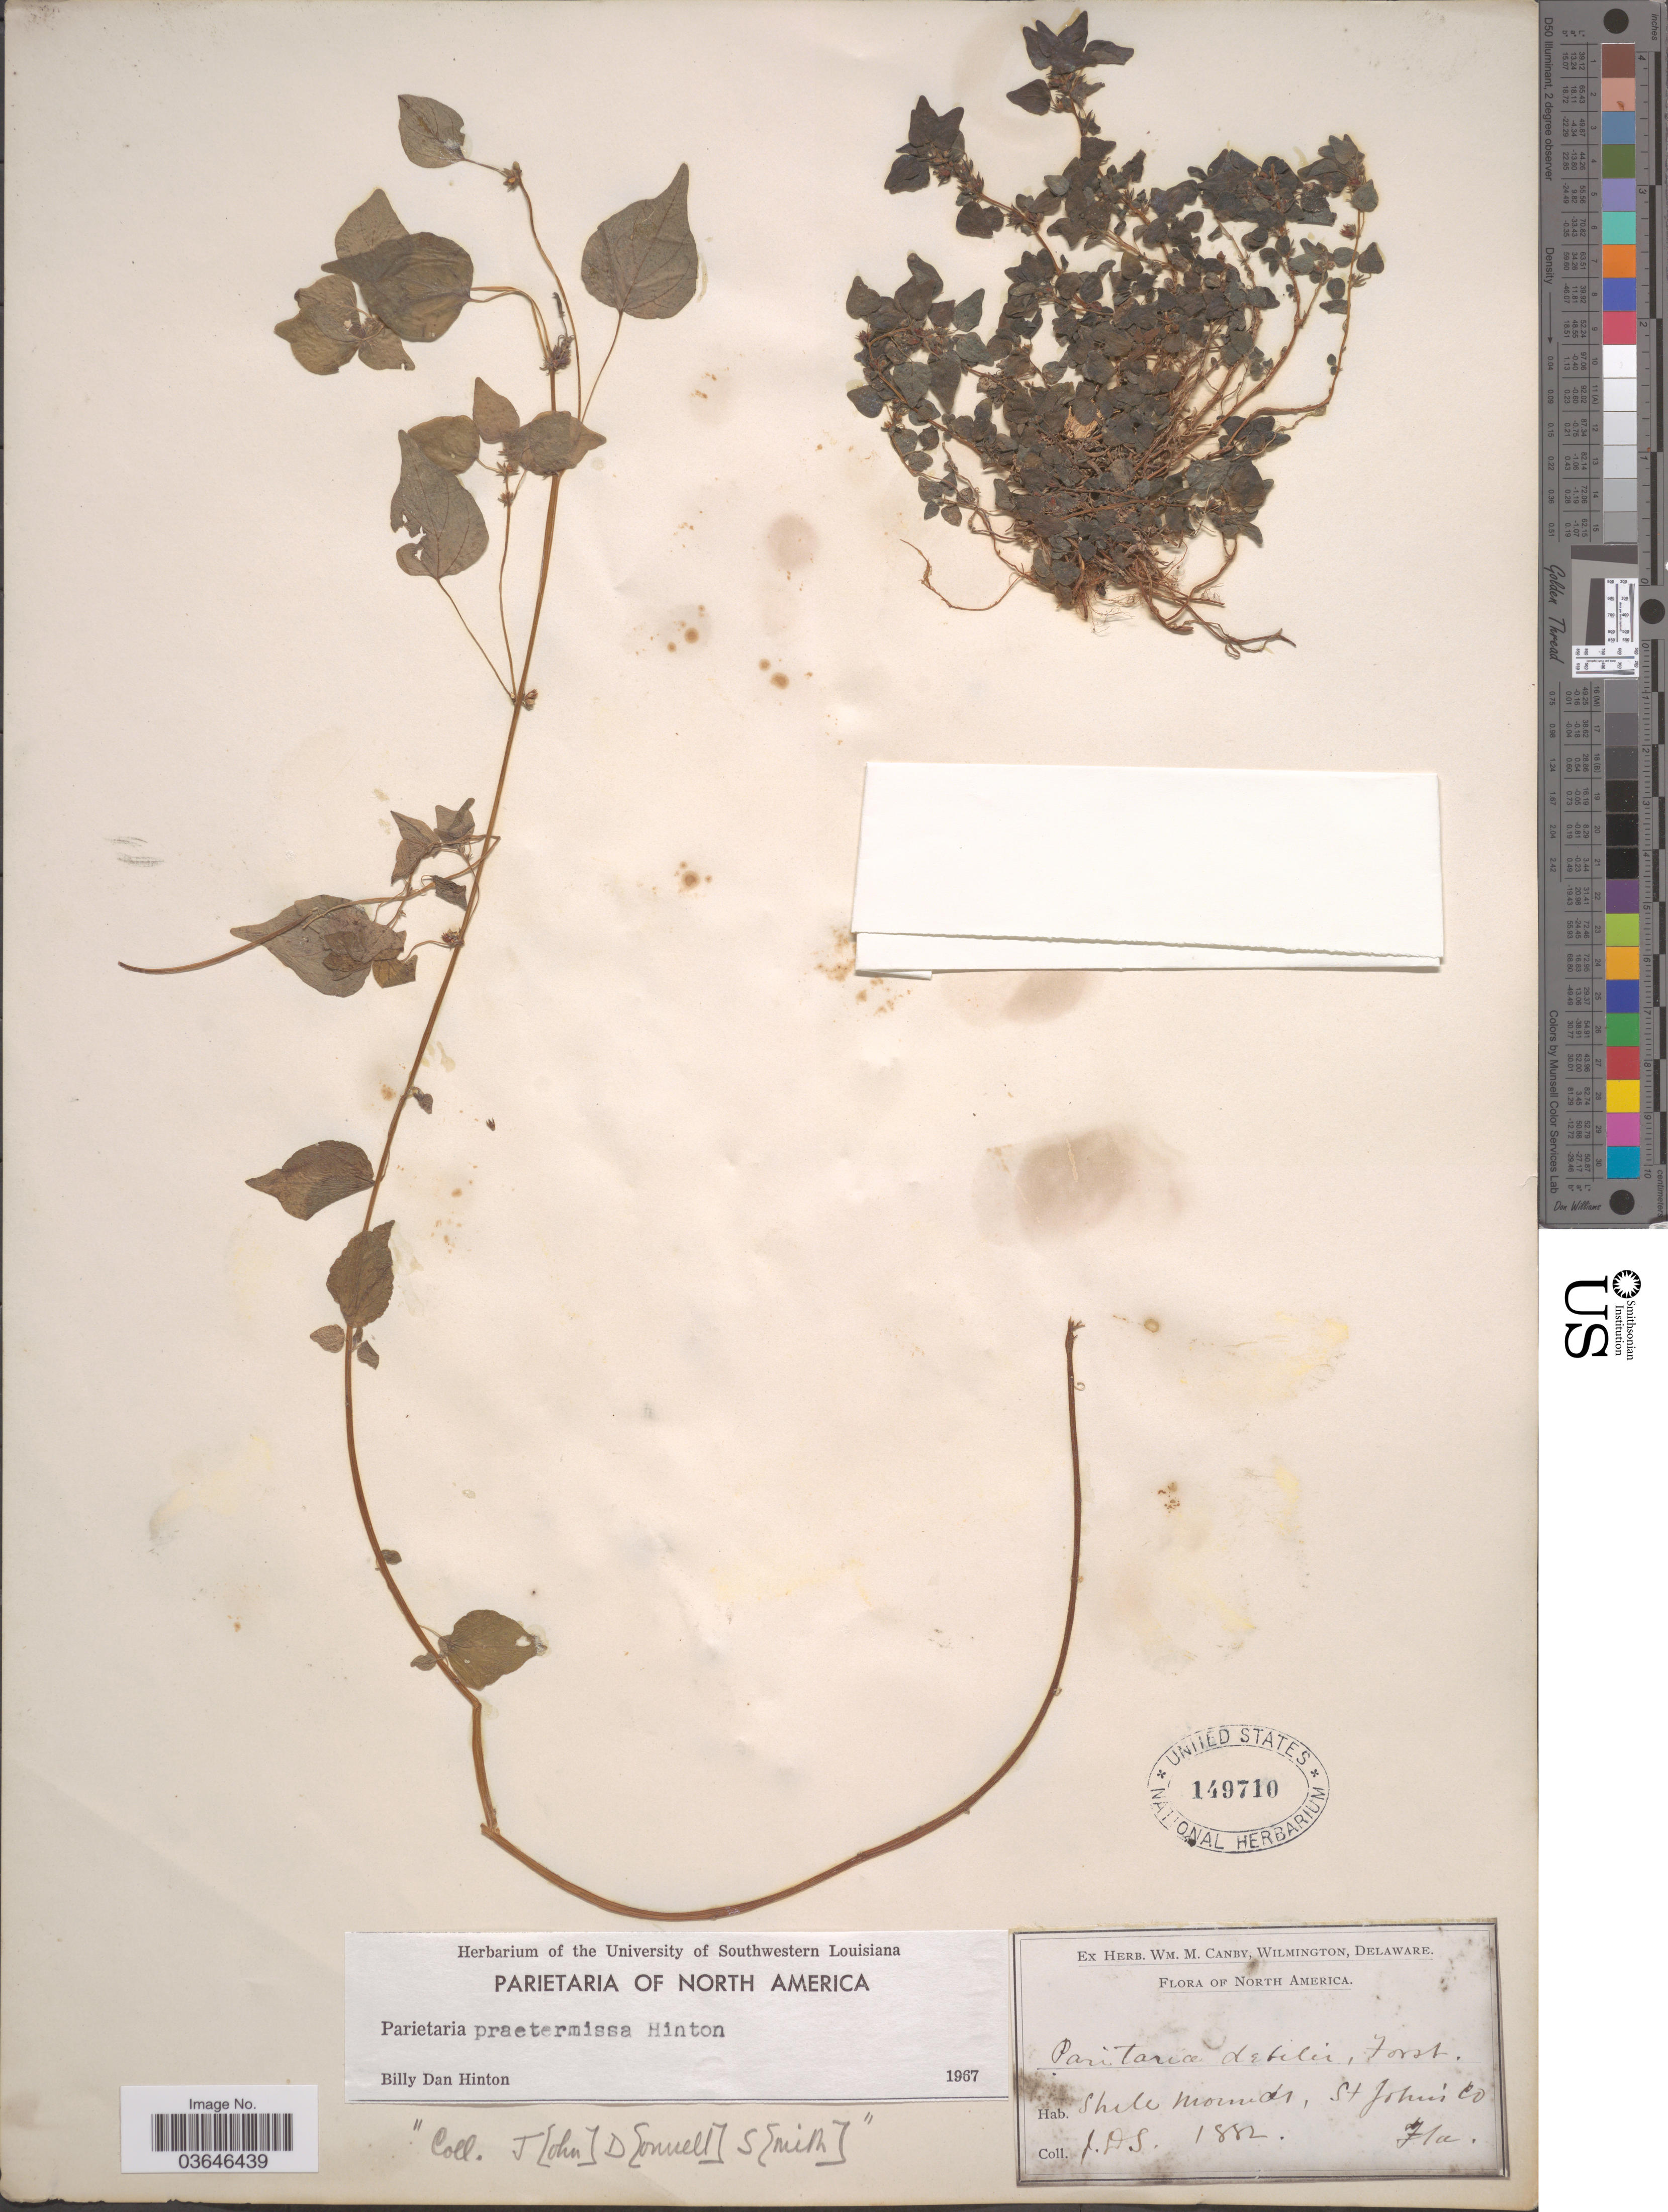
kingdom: Plantae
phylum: Tracheophyta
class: Magnoliopsida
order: Rosales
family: Urticaceae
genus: Parietaria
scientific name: Parietaria praetermissa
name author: Hinton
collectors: J. D. S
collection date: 1882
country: United States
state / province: Florida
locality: Shell Mounds, St John's Co.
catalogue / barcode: US 149710